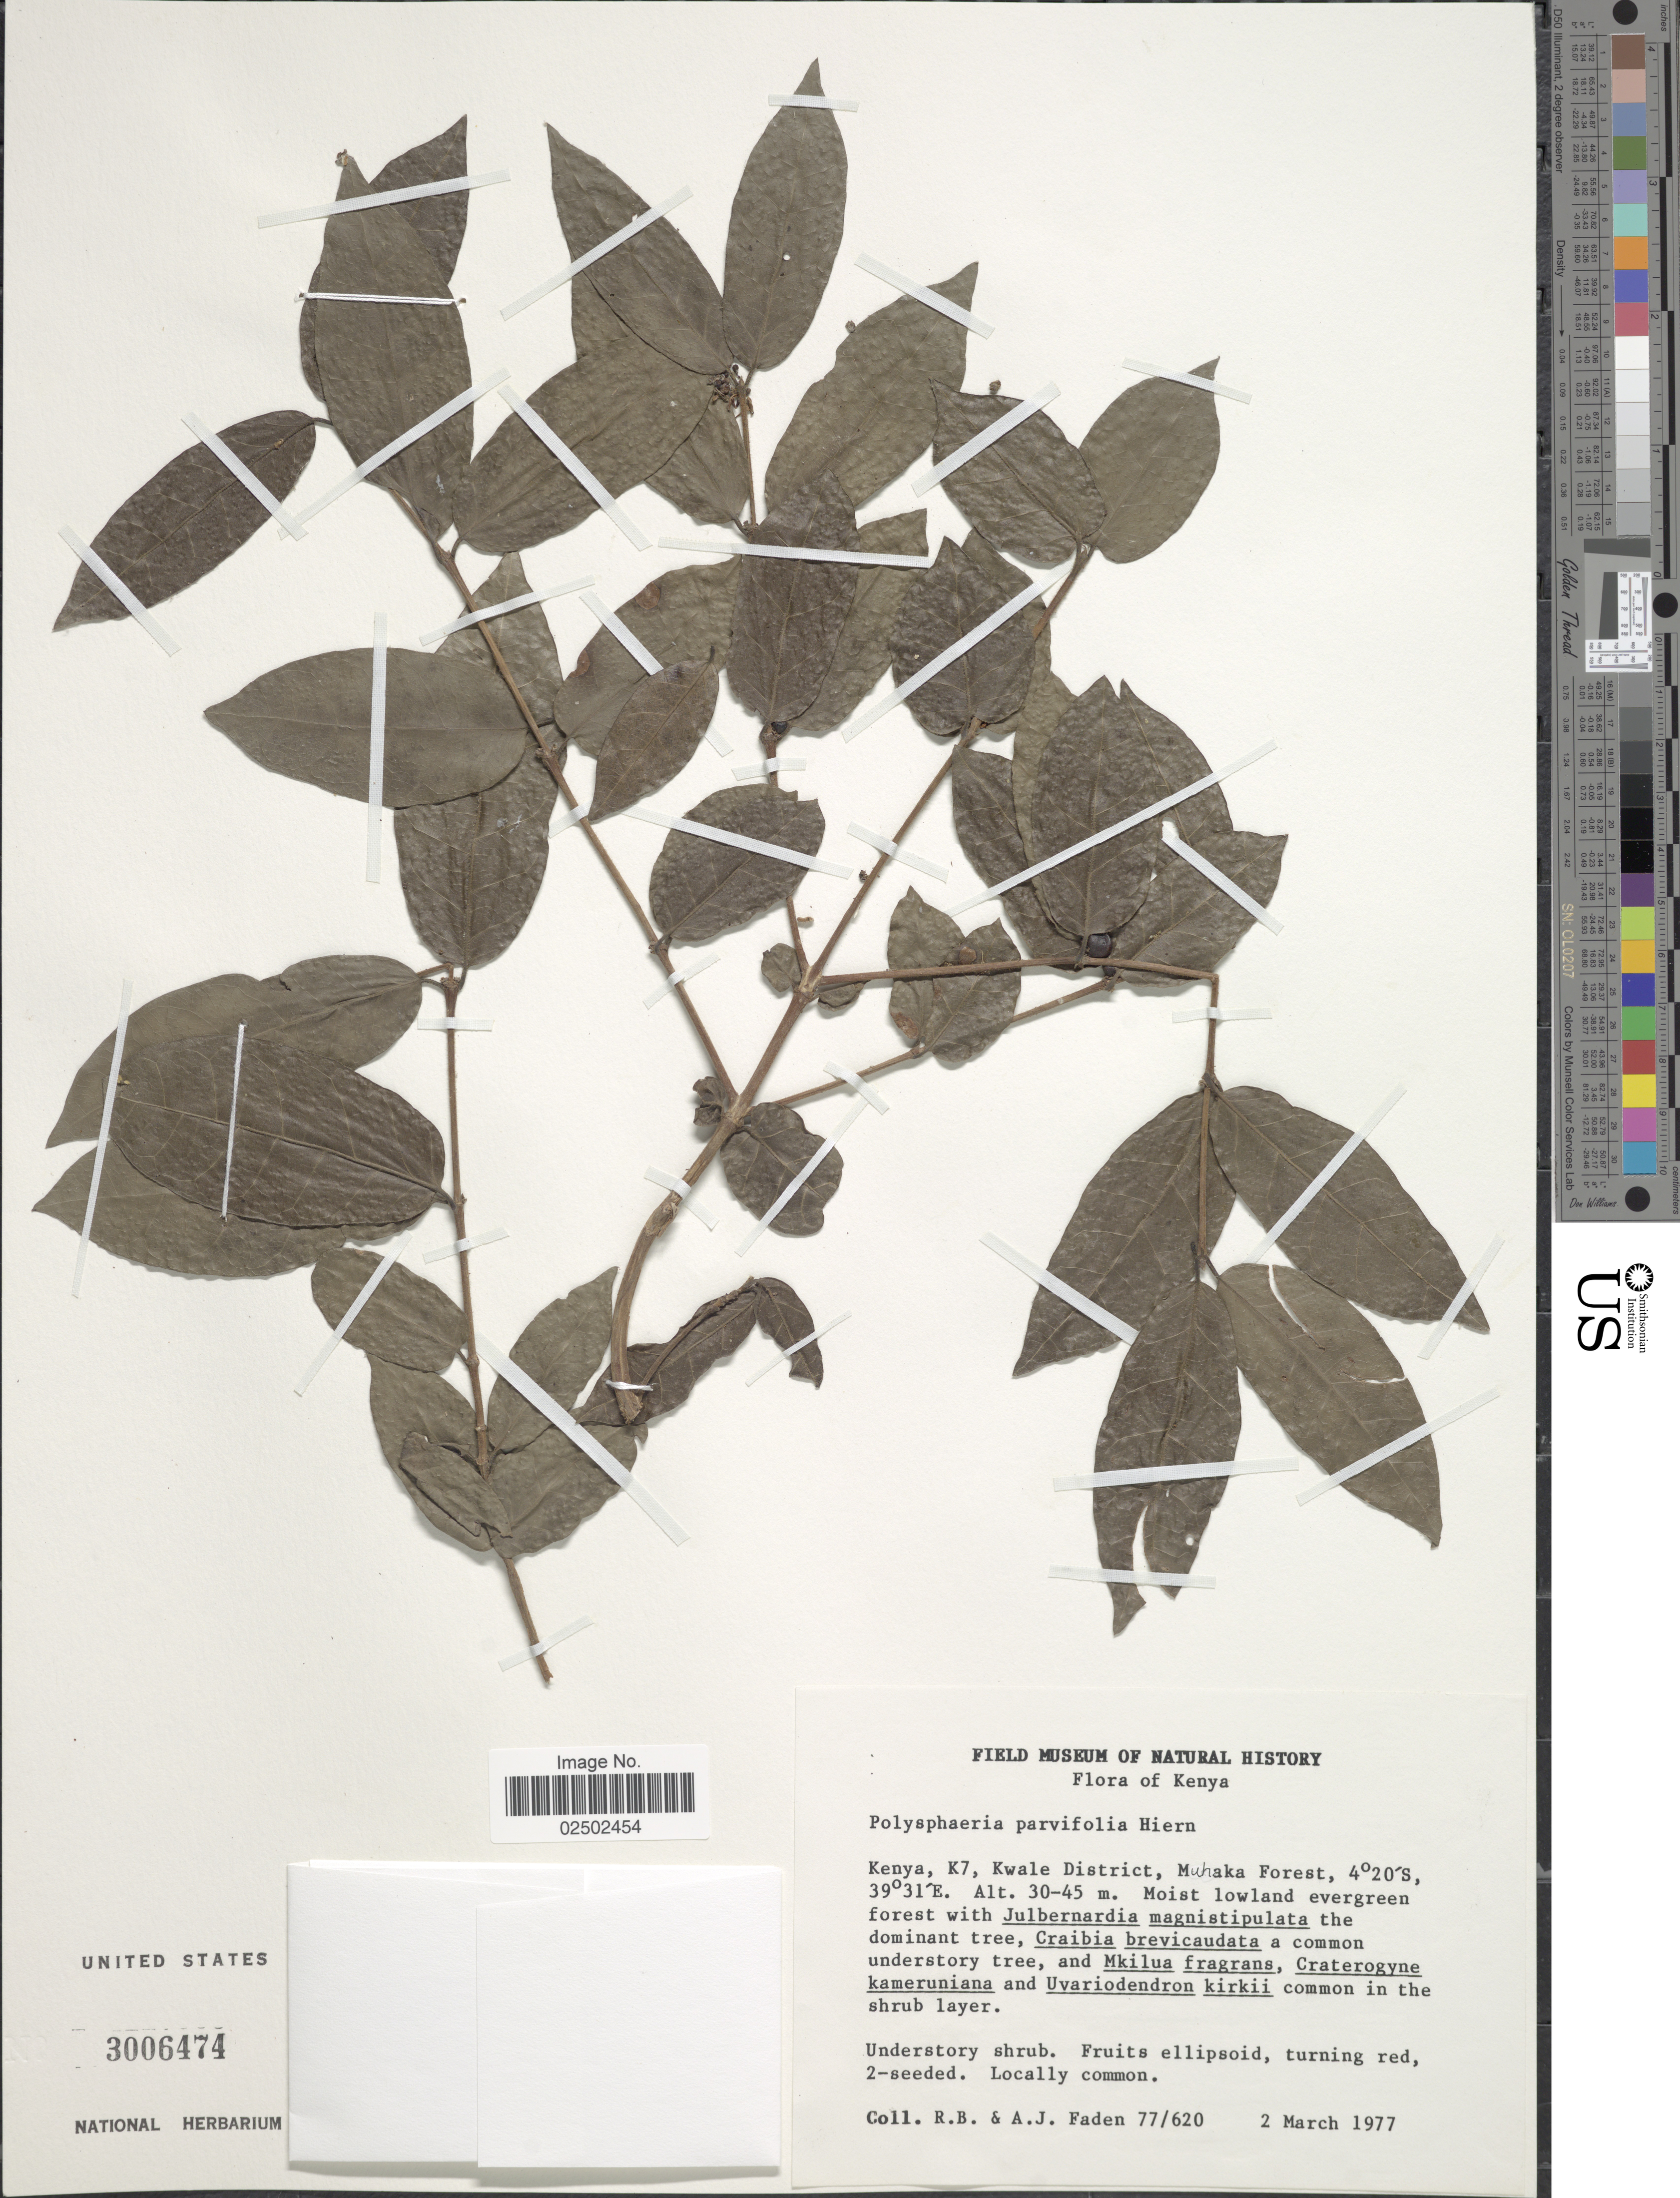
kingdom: Plantae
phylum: Tracheophyta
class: Magnoliopsida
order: Gentianales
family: Rubiaceae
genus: Polysphaeria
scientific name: Polysphaeria parvifolia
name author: Hiern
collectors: R. B. Faden & A. J. Faden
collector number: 77/620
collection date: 1977-03-02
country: Kenya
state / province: Kwale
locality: K7, Muhaka Forest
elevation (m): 30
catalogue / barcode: US 3006474